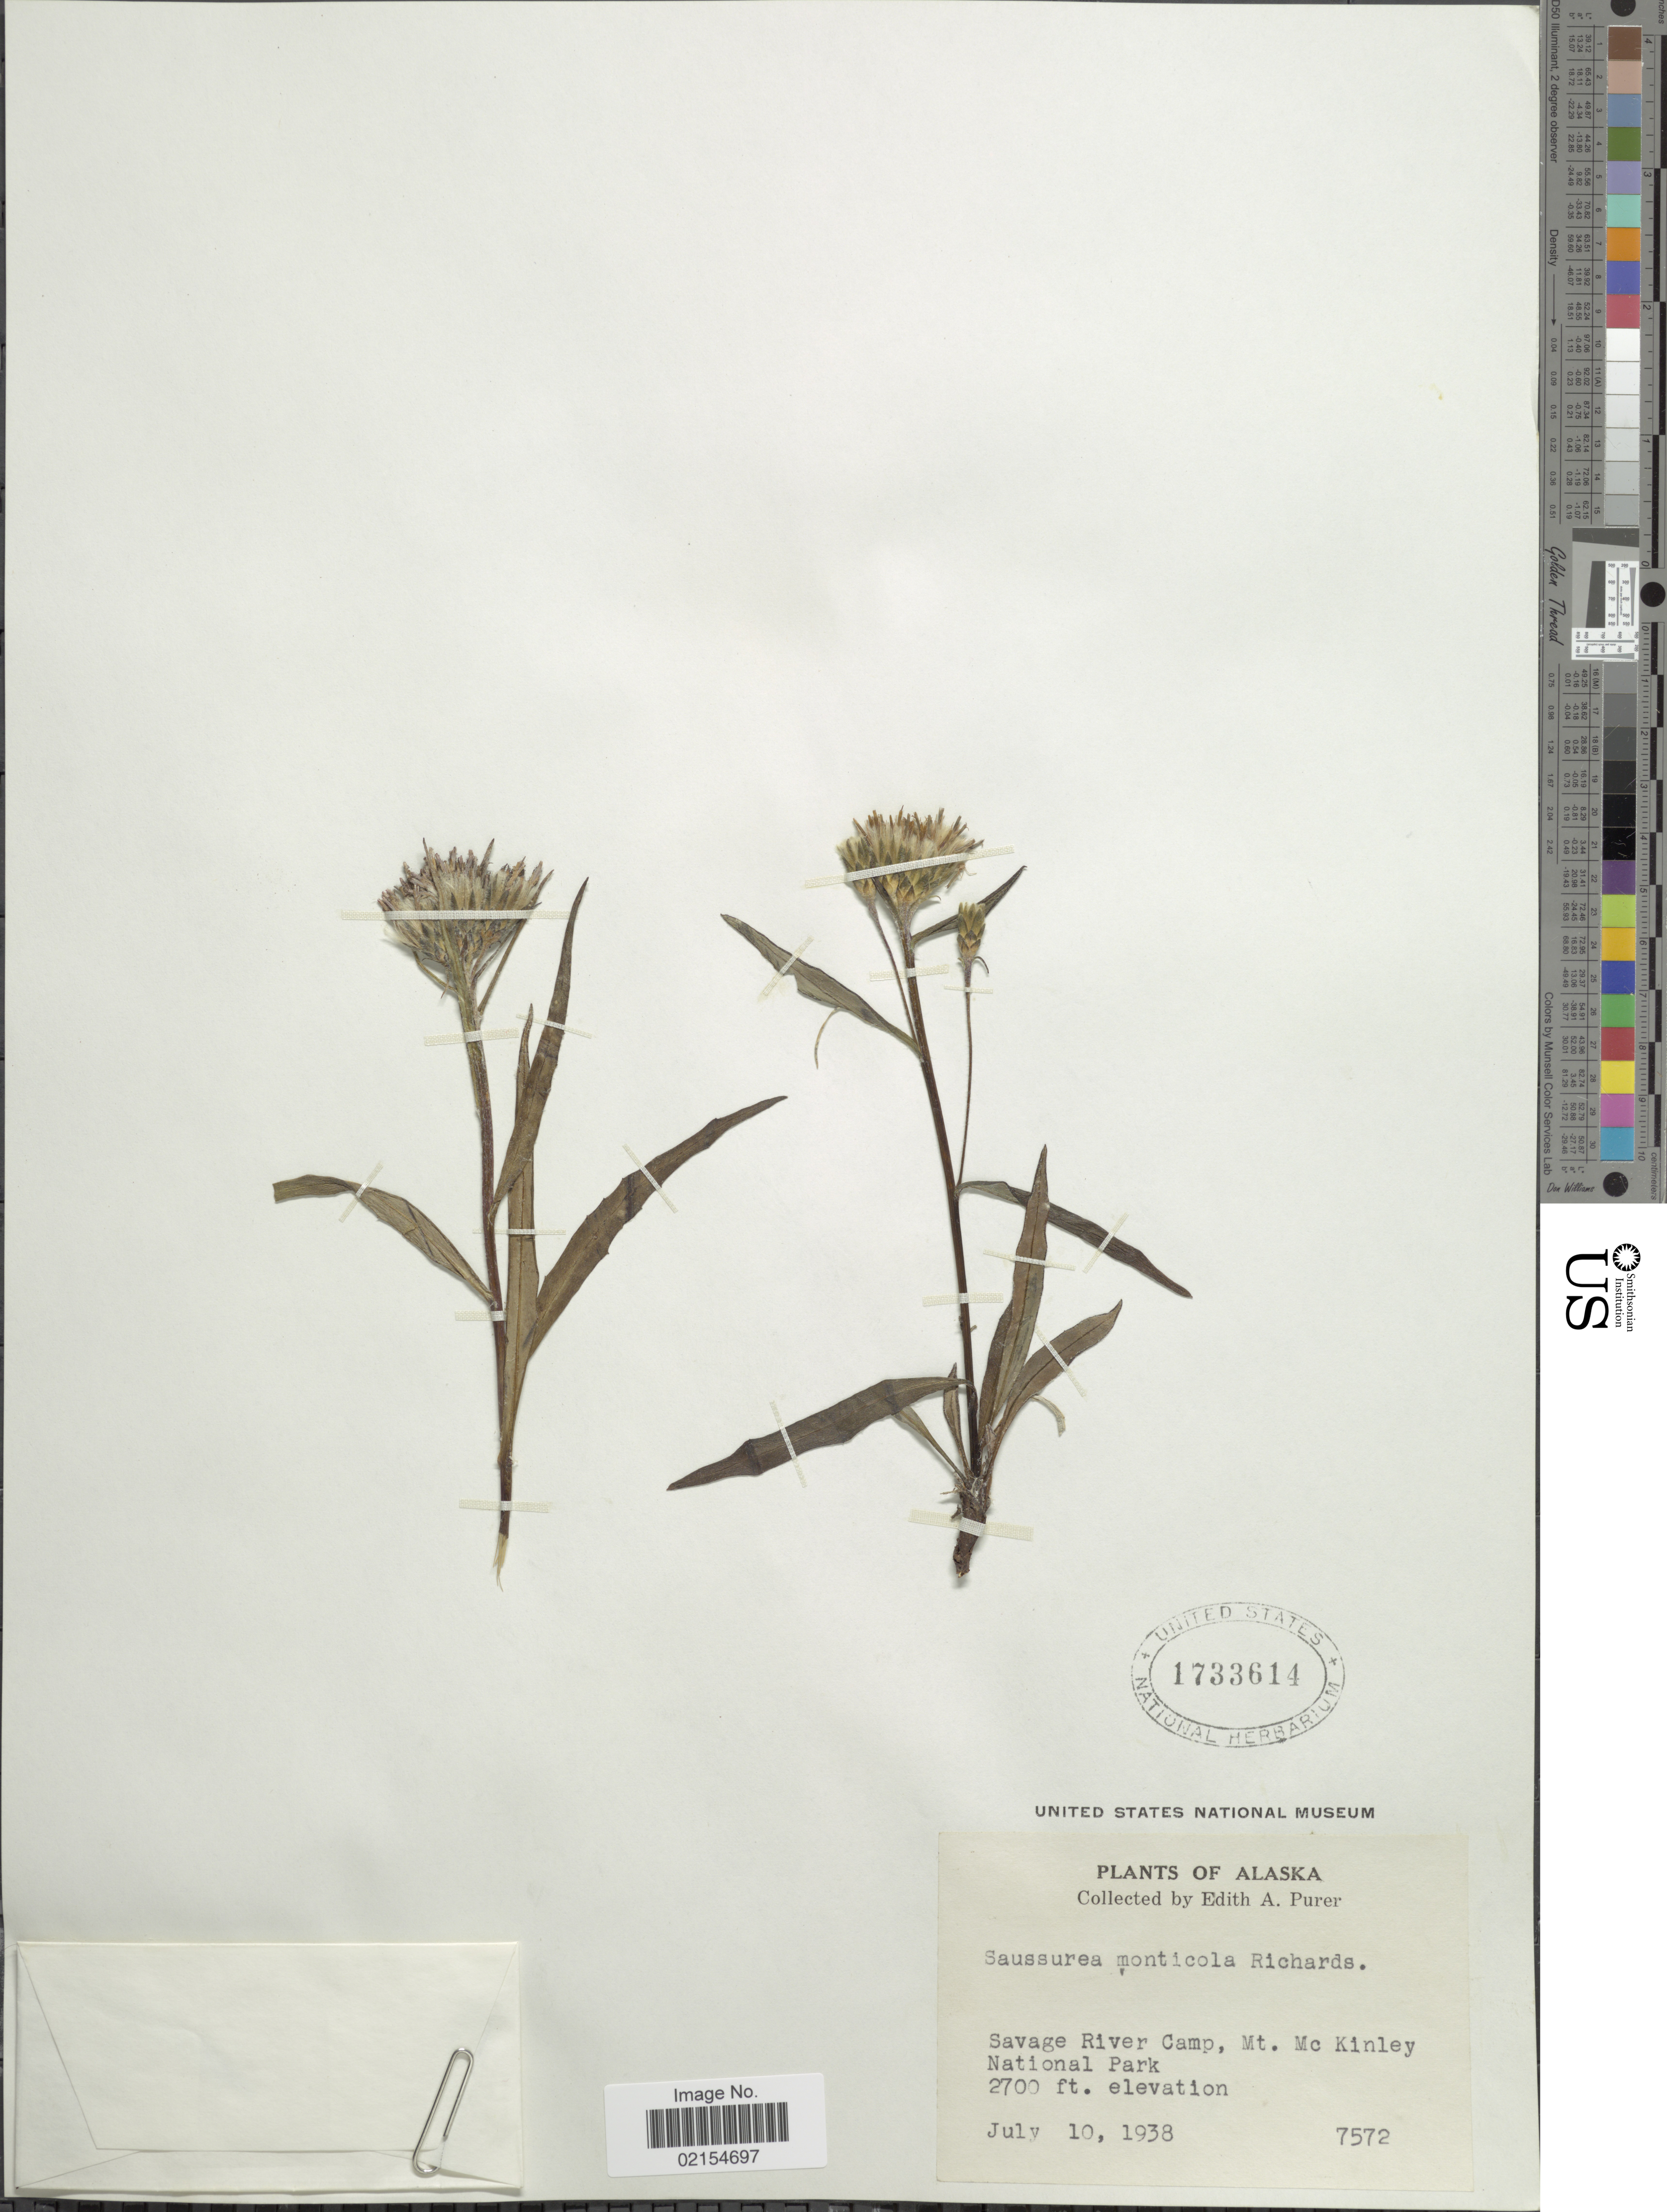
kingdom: Plantae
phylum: Tracheophyta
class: Magnoliopsida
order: Asterales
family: Asteraceae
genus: Saussurea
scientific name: Saussurea angustifolia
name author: (L.) DC.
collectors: E. Purer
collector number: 7572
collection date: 1938-07-10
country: United States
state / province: Alaska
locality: Savage River Camp, Mt. Mc Kinley National Park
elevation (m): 823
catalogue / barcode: US 1733614